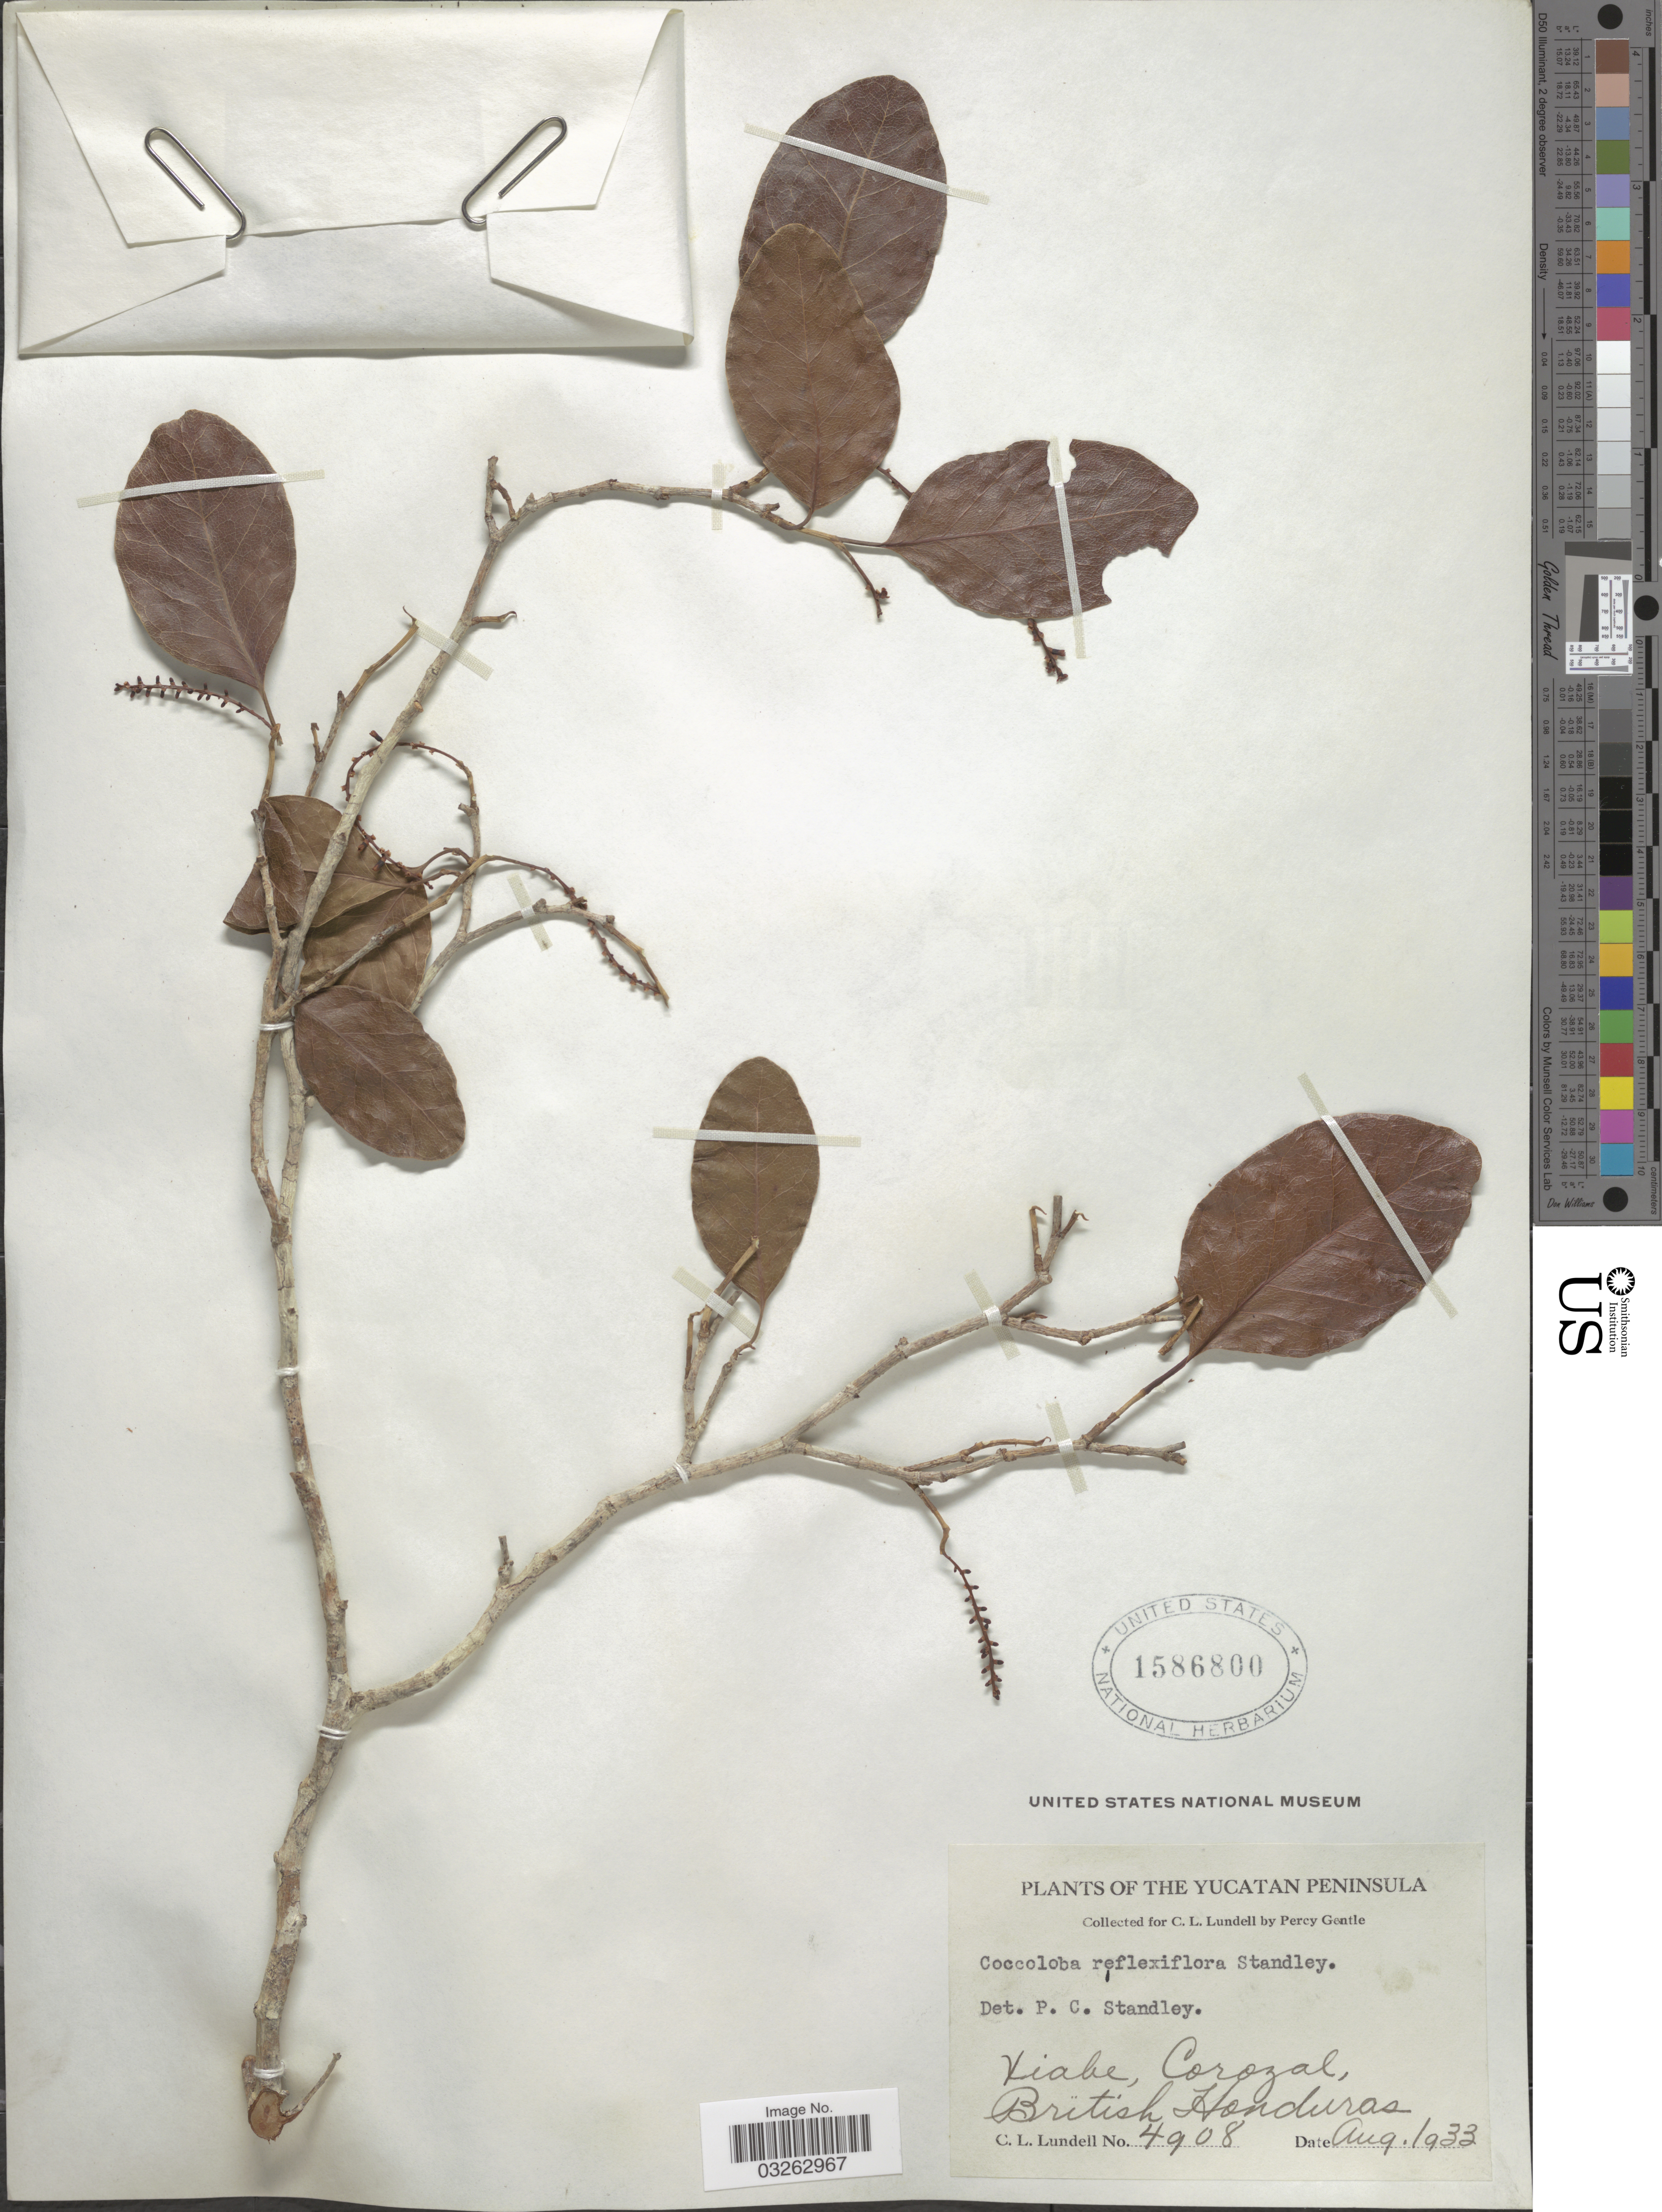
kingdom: Plantae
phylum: Tracheophyta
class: Magnoliopsida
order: Caryophyllales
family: Polygonaceae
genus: Coccoloba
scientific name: Coccoloba reflexiflora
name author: Standl.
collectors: C. L. Lundell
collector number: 4908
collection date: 1933-08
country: Belize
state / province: Corozal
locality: The Yucatan Peninsula. Xiabe. British Honduras.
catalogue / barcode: US 1586800